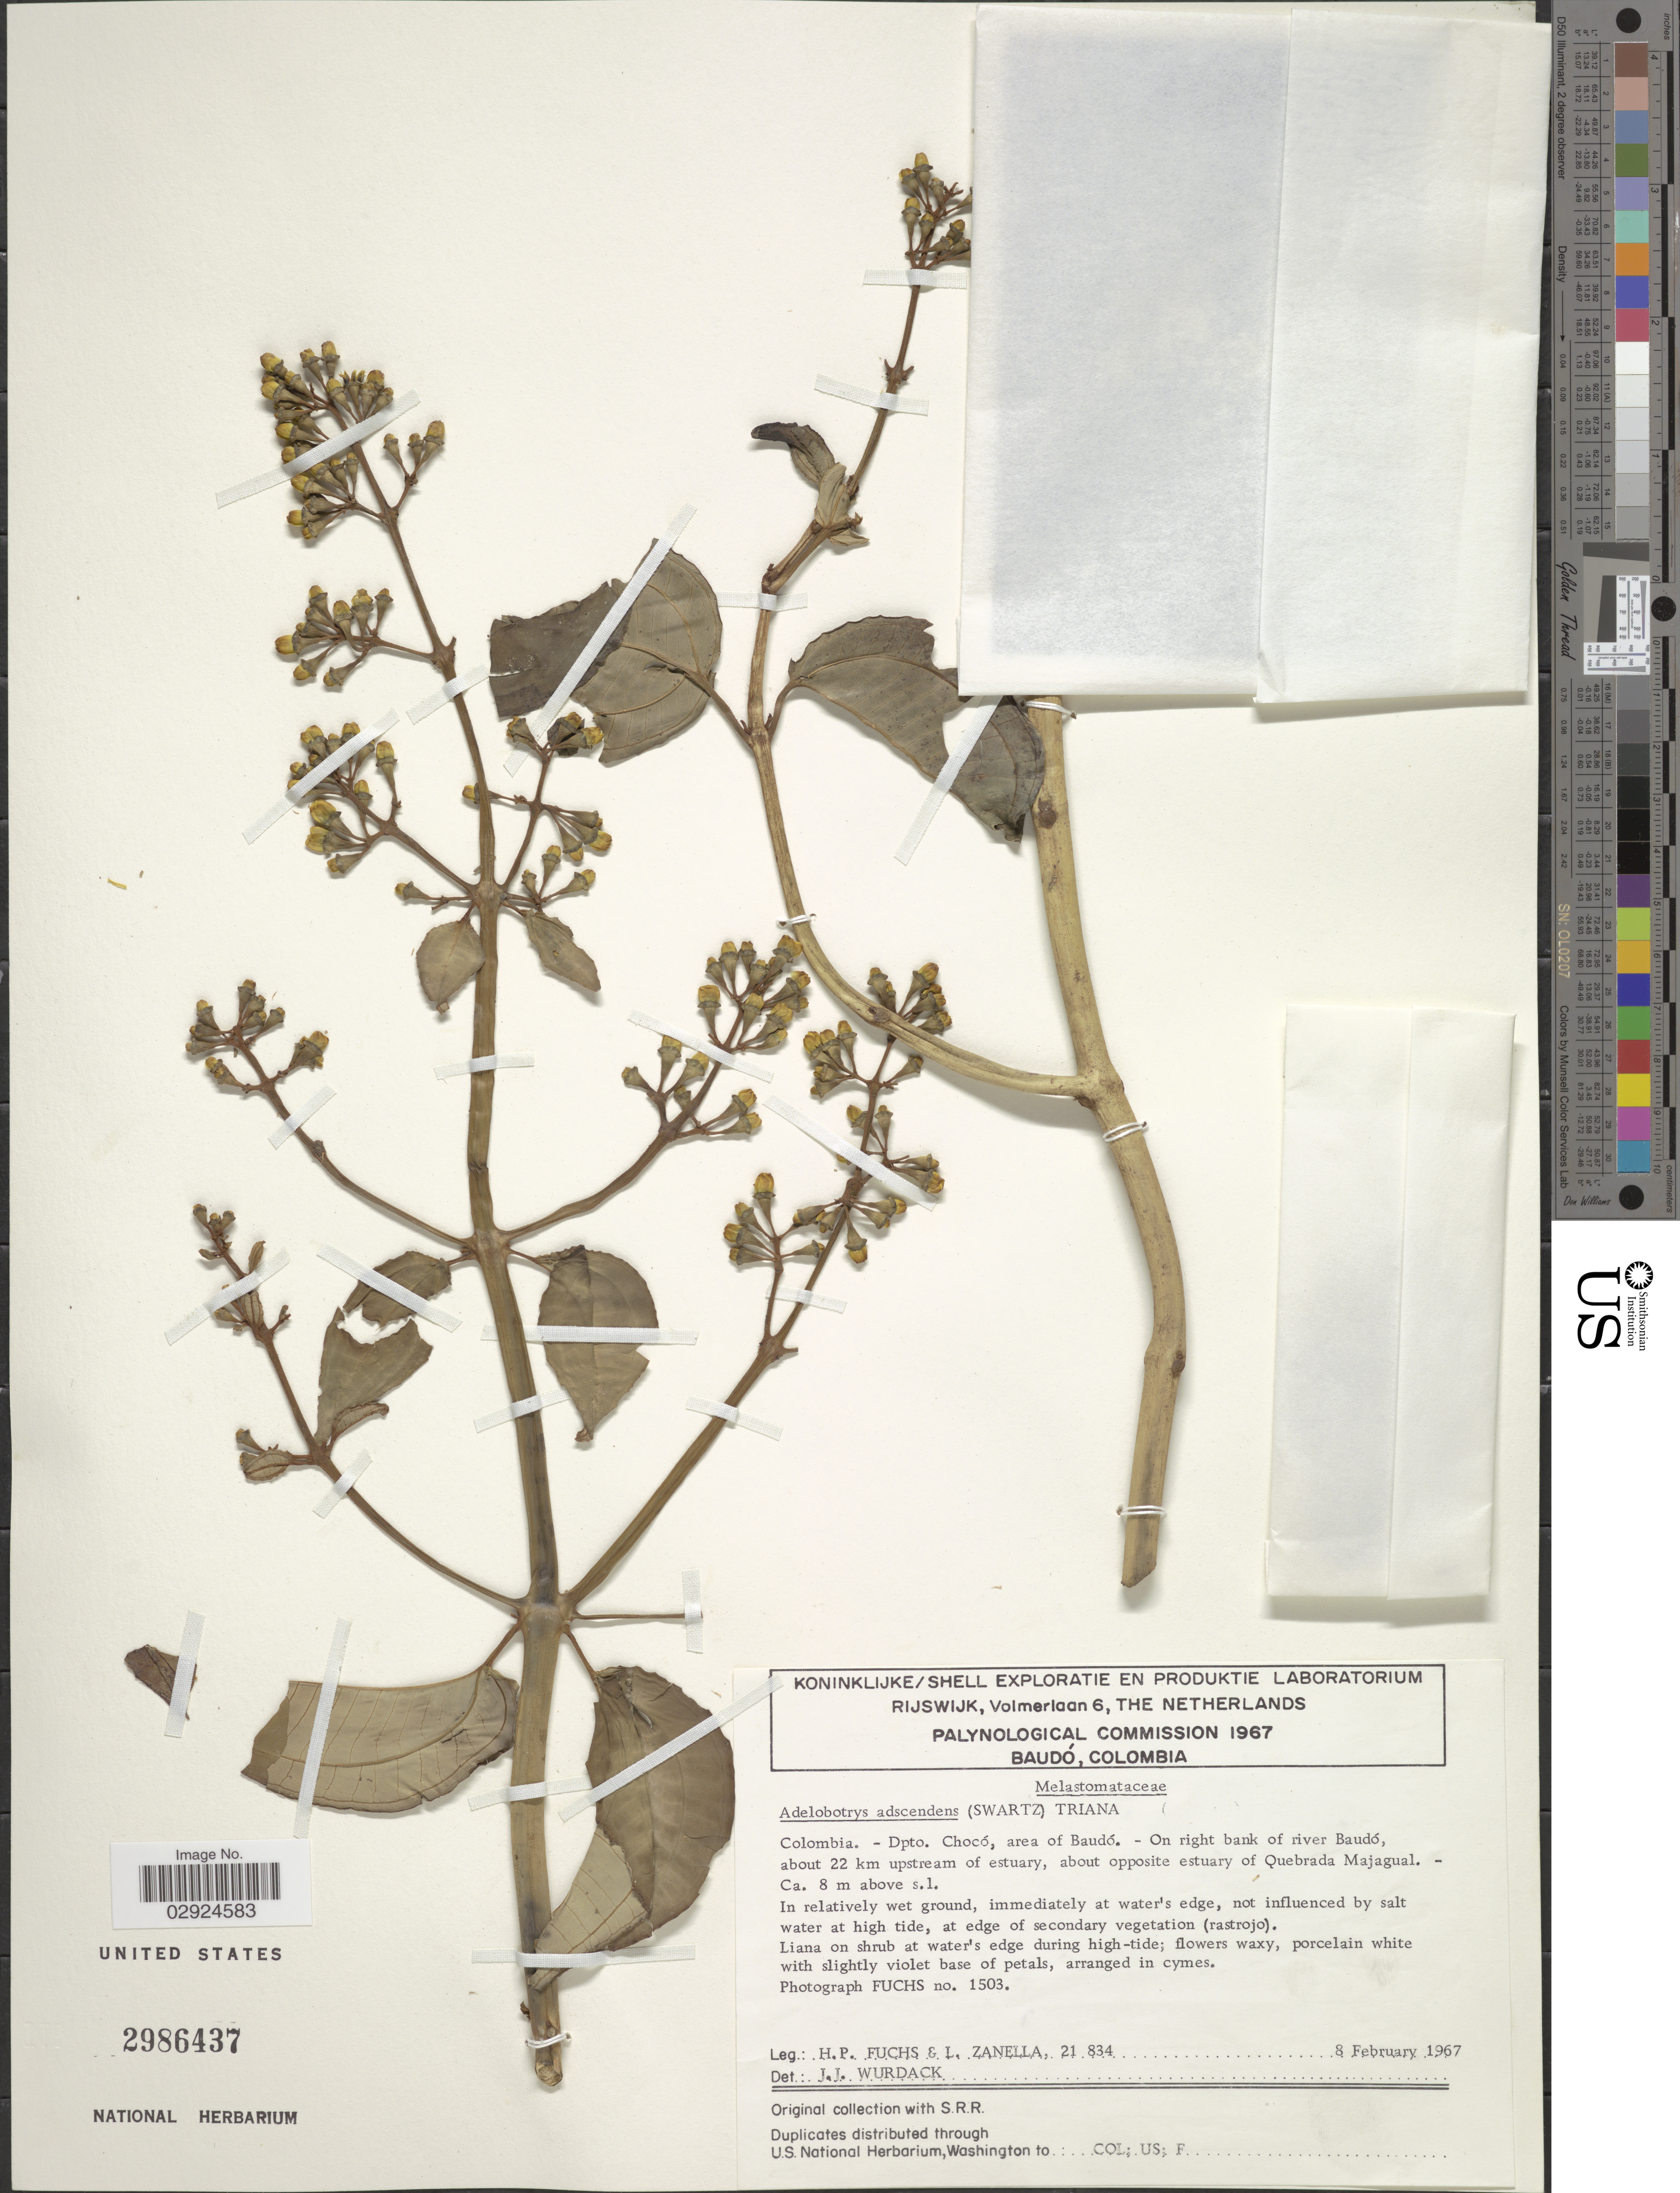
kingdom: Plantae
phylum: Tracheophyta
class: Magnoliopsida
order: Myrtales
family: Melastomataceae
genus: Adelobotrys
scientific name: Adelobotrys adscendens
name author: (Sw.) Triana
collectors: H. P. Fuchs & L. Zanella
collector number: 21834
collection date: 1967-02-08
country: Colombia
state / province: Chocó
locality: Dpto. Chocó, area of Baudó - On right bank of river Baudó, about 22 km upstream of estuary, about opposite estuary of Quebrada Majagual.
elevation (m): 8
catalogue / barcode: US 2986437